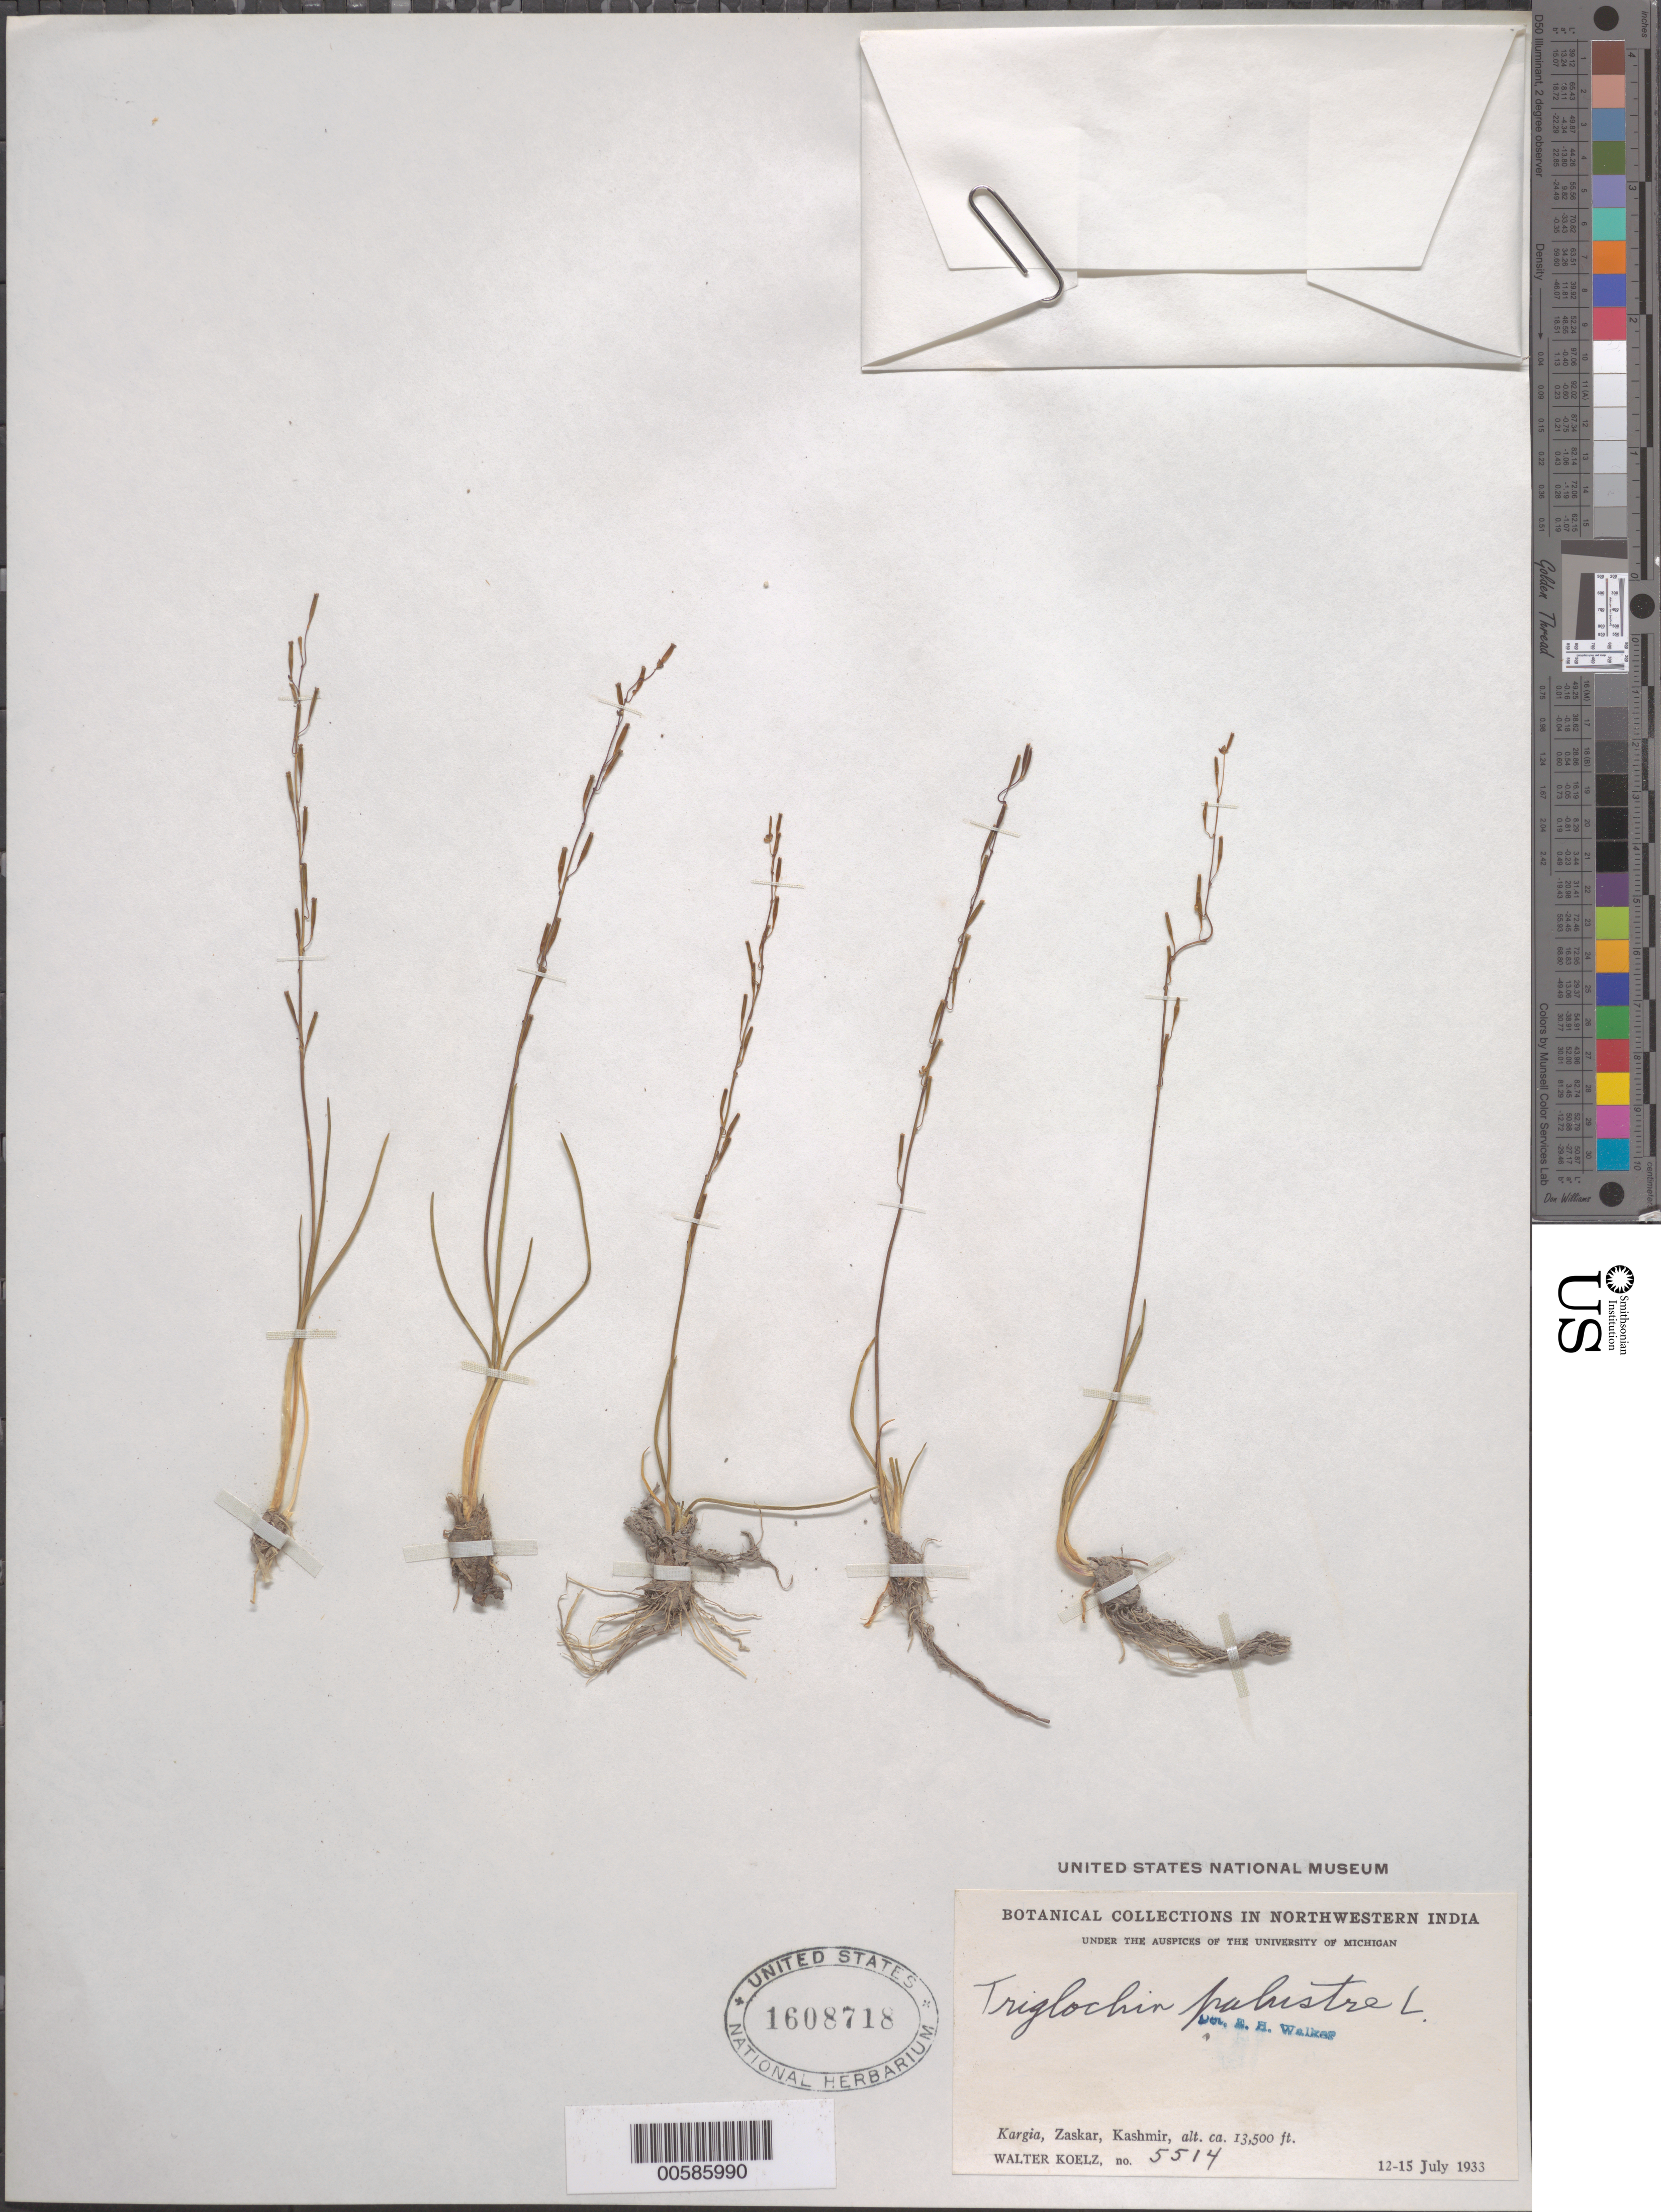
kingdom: Plantae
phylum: Tracheophyta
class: Liliopsida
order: Alismatales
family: Juncaginaceae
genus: Triglochin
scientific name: Triglochin palustris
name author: L.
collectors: W. N. Koelz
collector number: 5514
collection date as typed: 12 Jul 1933 to 15 Jul 1933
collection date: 1933-07-12/1933-07-15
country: India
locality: Kargia, Zaskar, Kashmir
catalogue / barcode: US 1608718